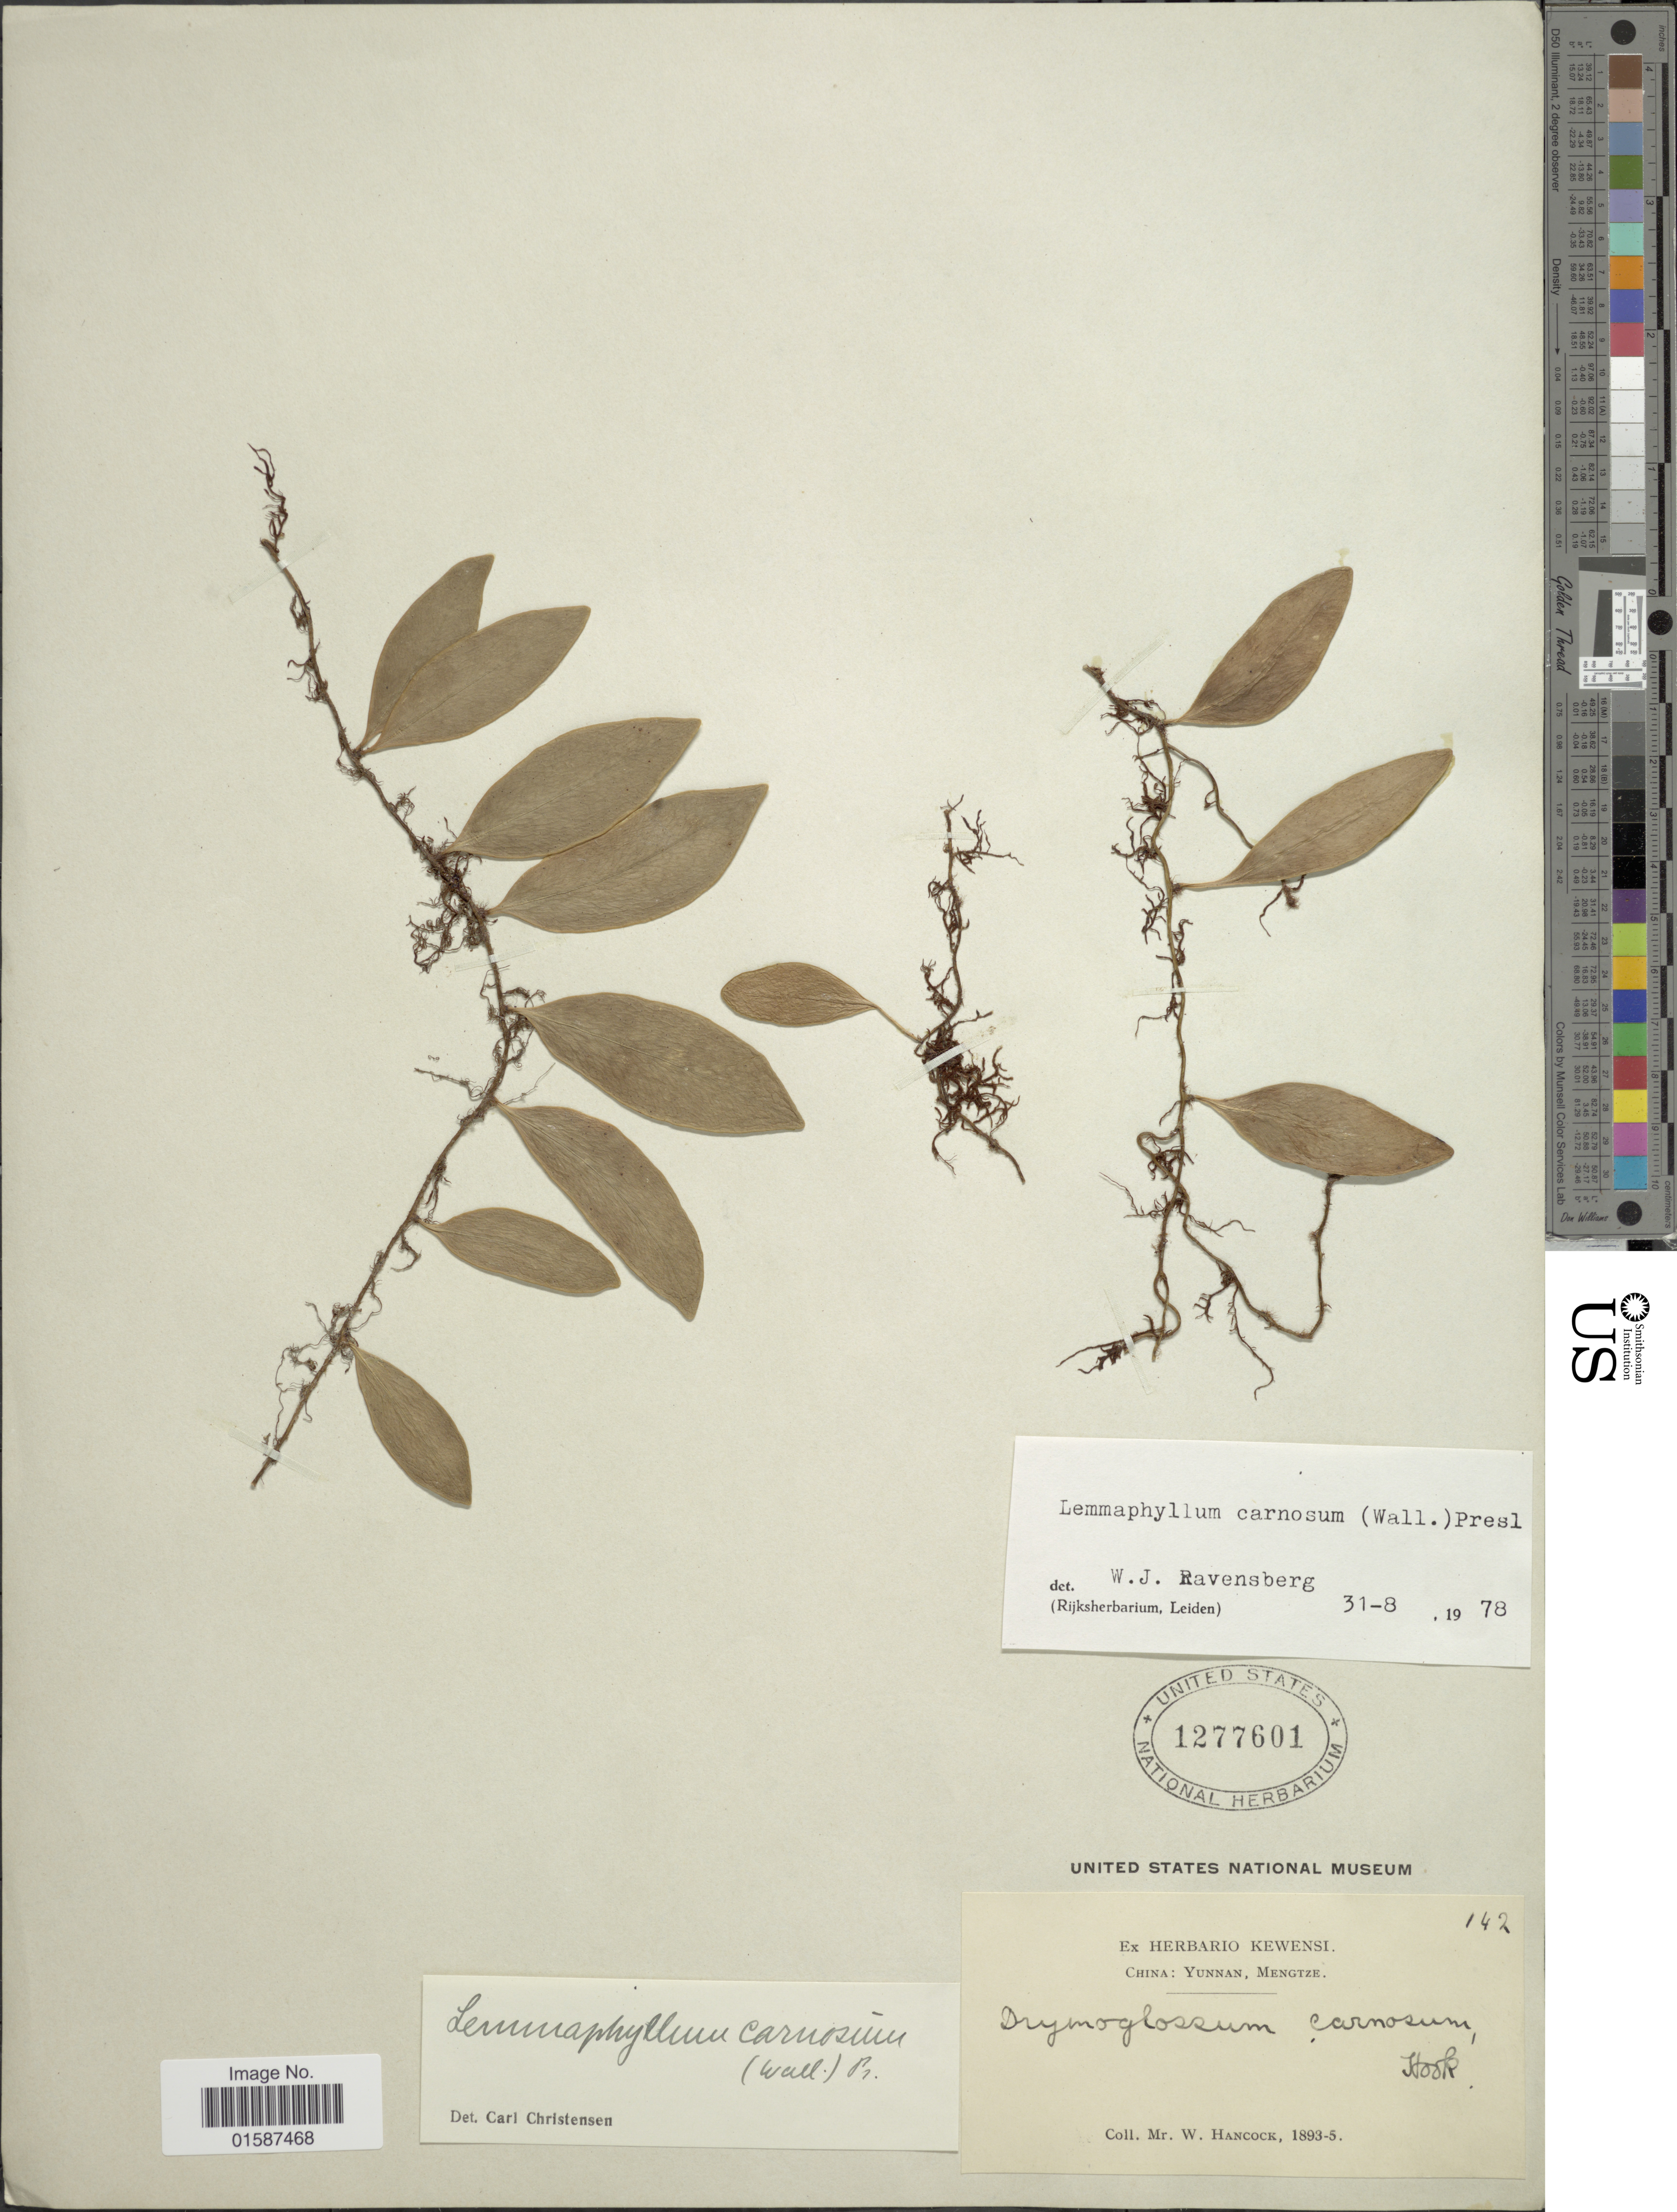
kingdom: Plantae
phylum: Tracheophyta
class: Polypodiopsida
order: Polypodiales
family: Polypodiaceae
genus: Lemmaphyllum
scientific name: Lemmaphyllum carnosum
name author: (J. Sm. ex Hook.) C. Presl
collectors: W. Hancock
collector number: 142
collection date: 1893/1895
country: China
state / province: Yunnan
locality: China: Yunnan, Mengtze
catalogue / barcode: US 1277601